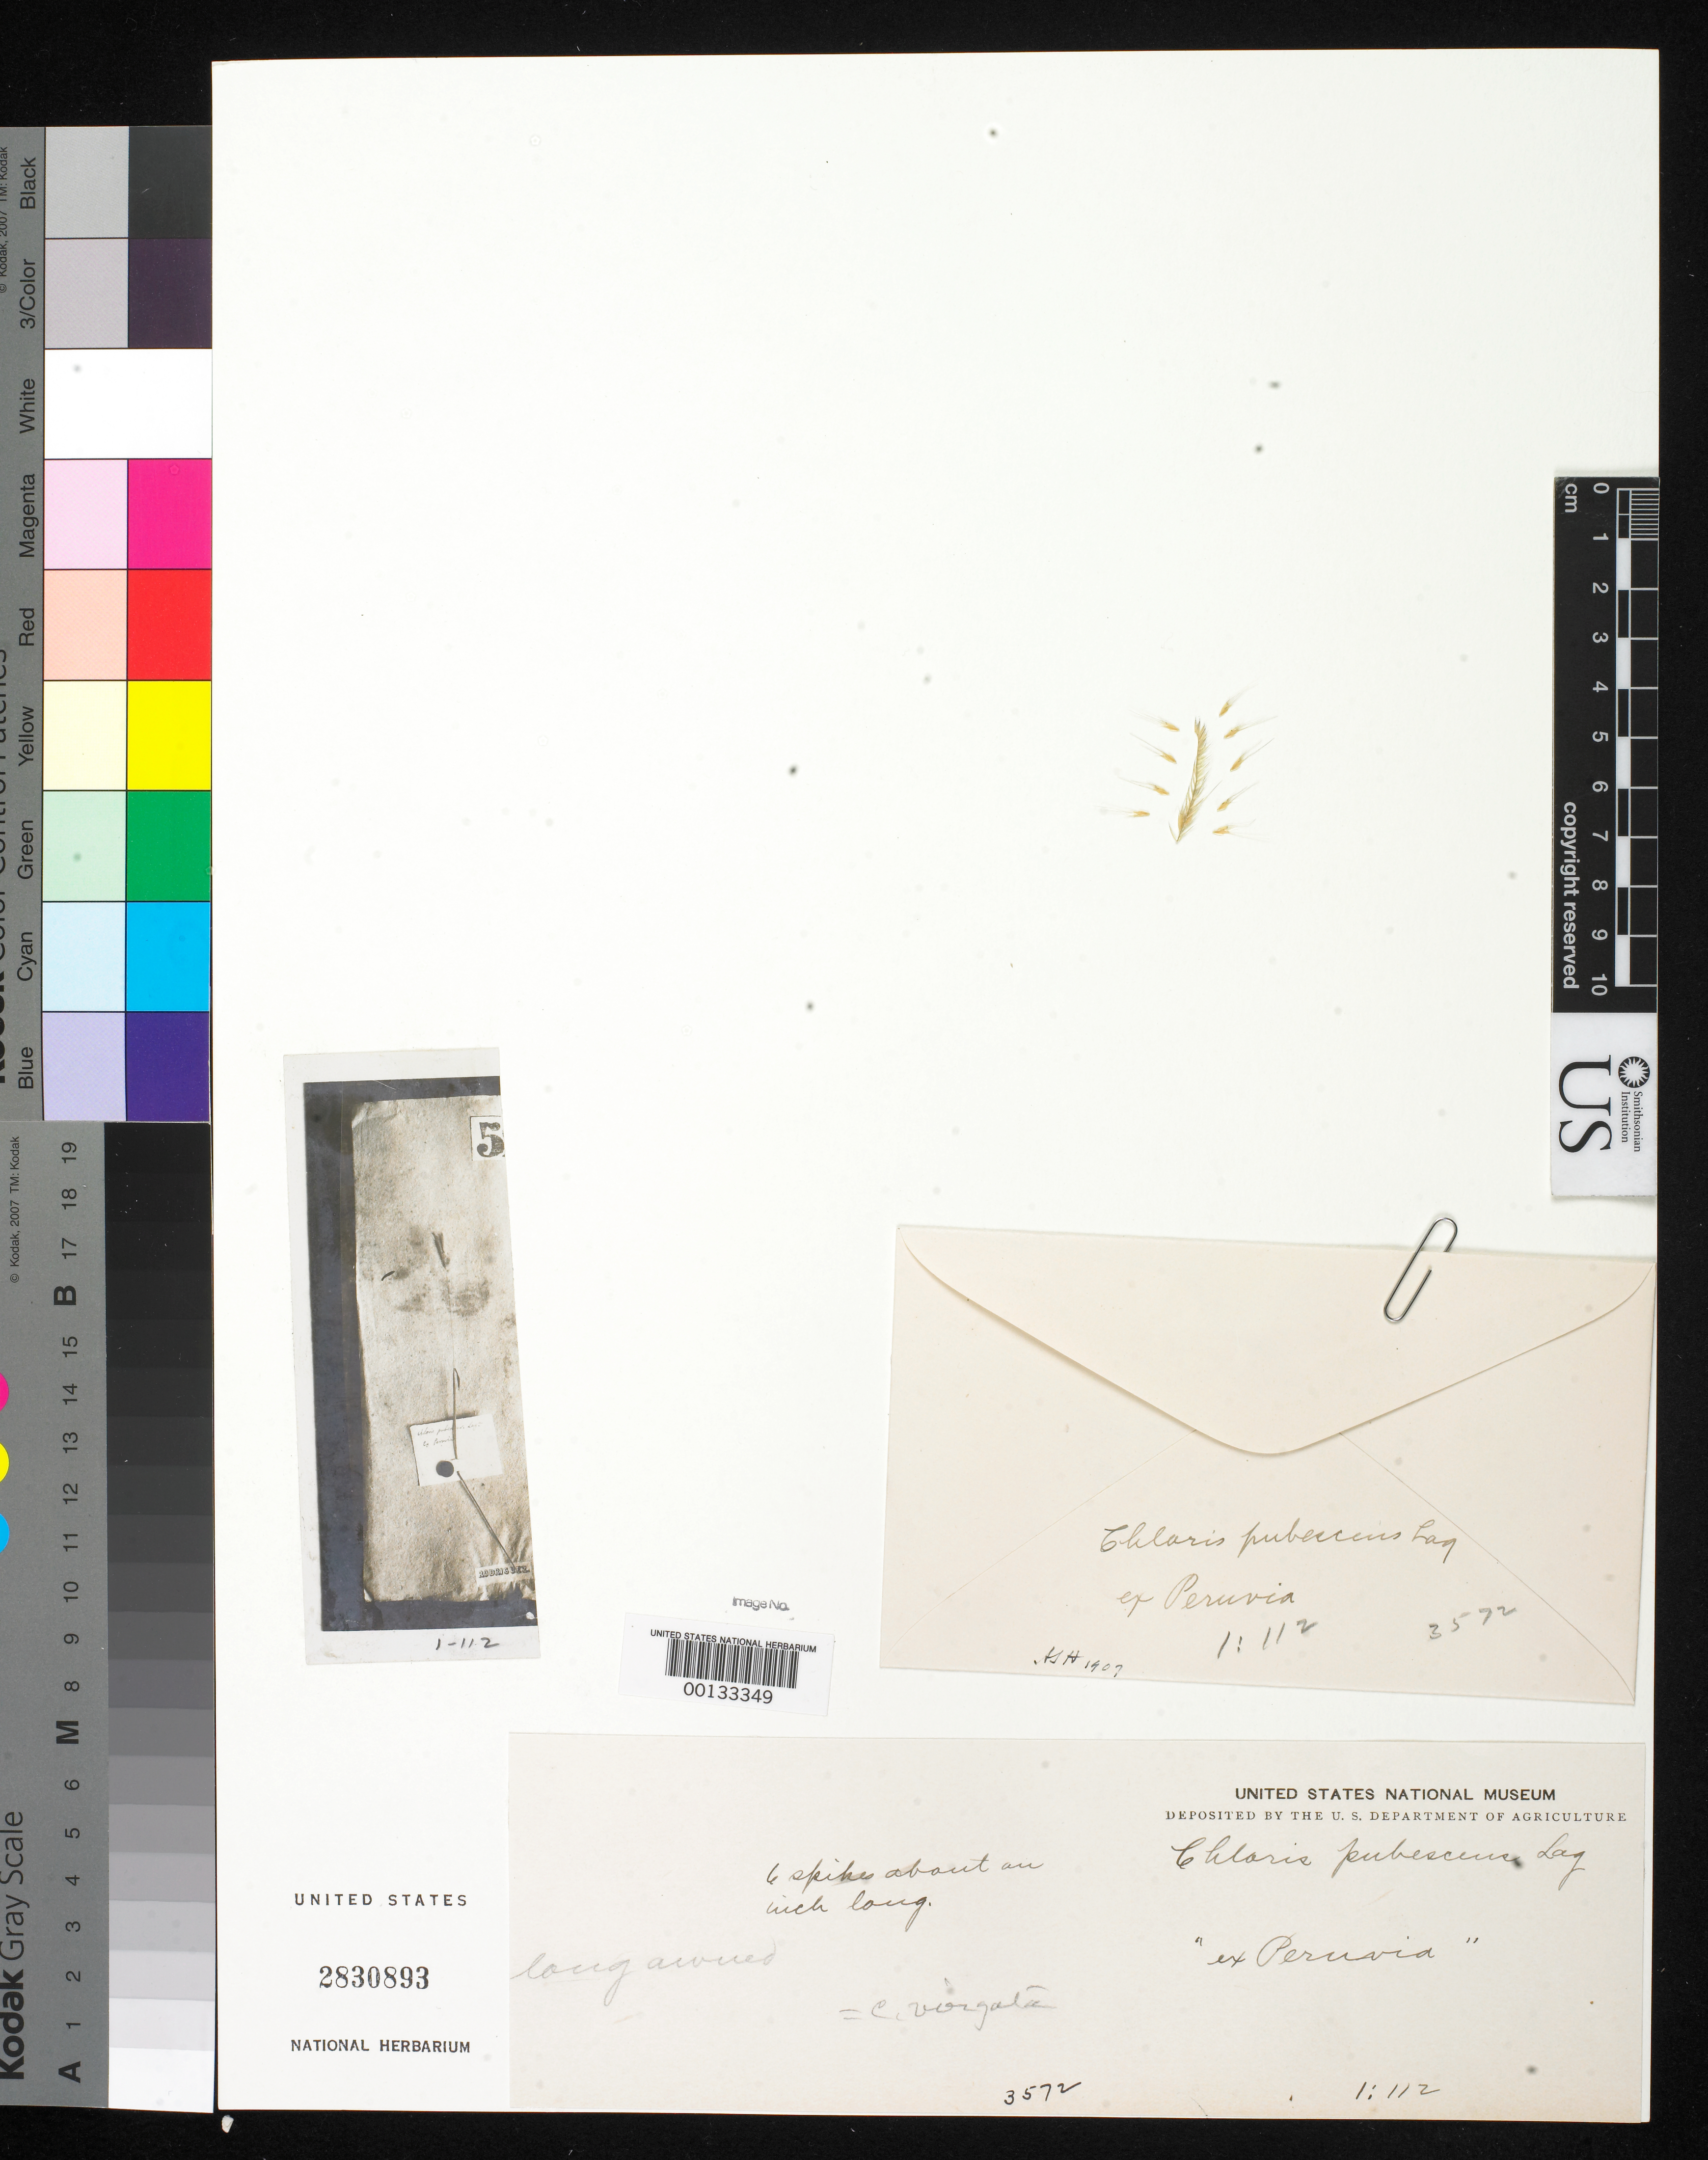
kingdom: Plantae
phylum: Tracheophyta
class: Liliopsida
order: Poales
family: Poaceae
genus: Chloris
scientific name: Chloris pubescens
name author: Lag.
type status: Type Fragment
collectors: L. Née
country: Peru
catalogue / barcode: US 2830893